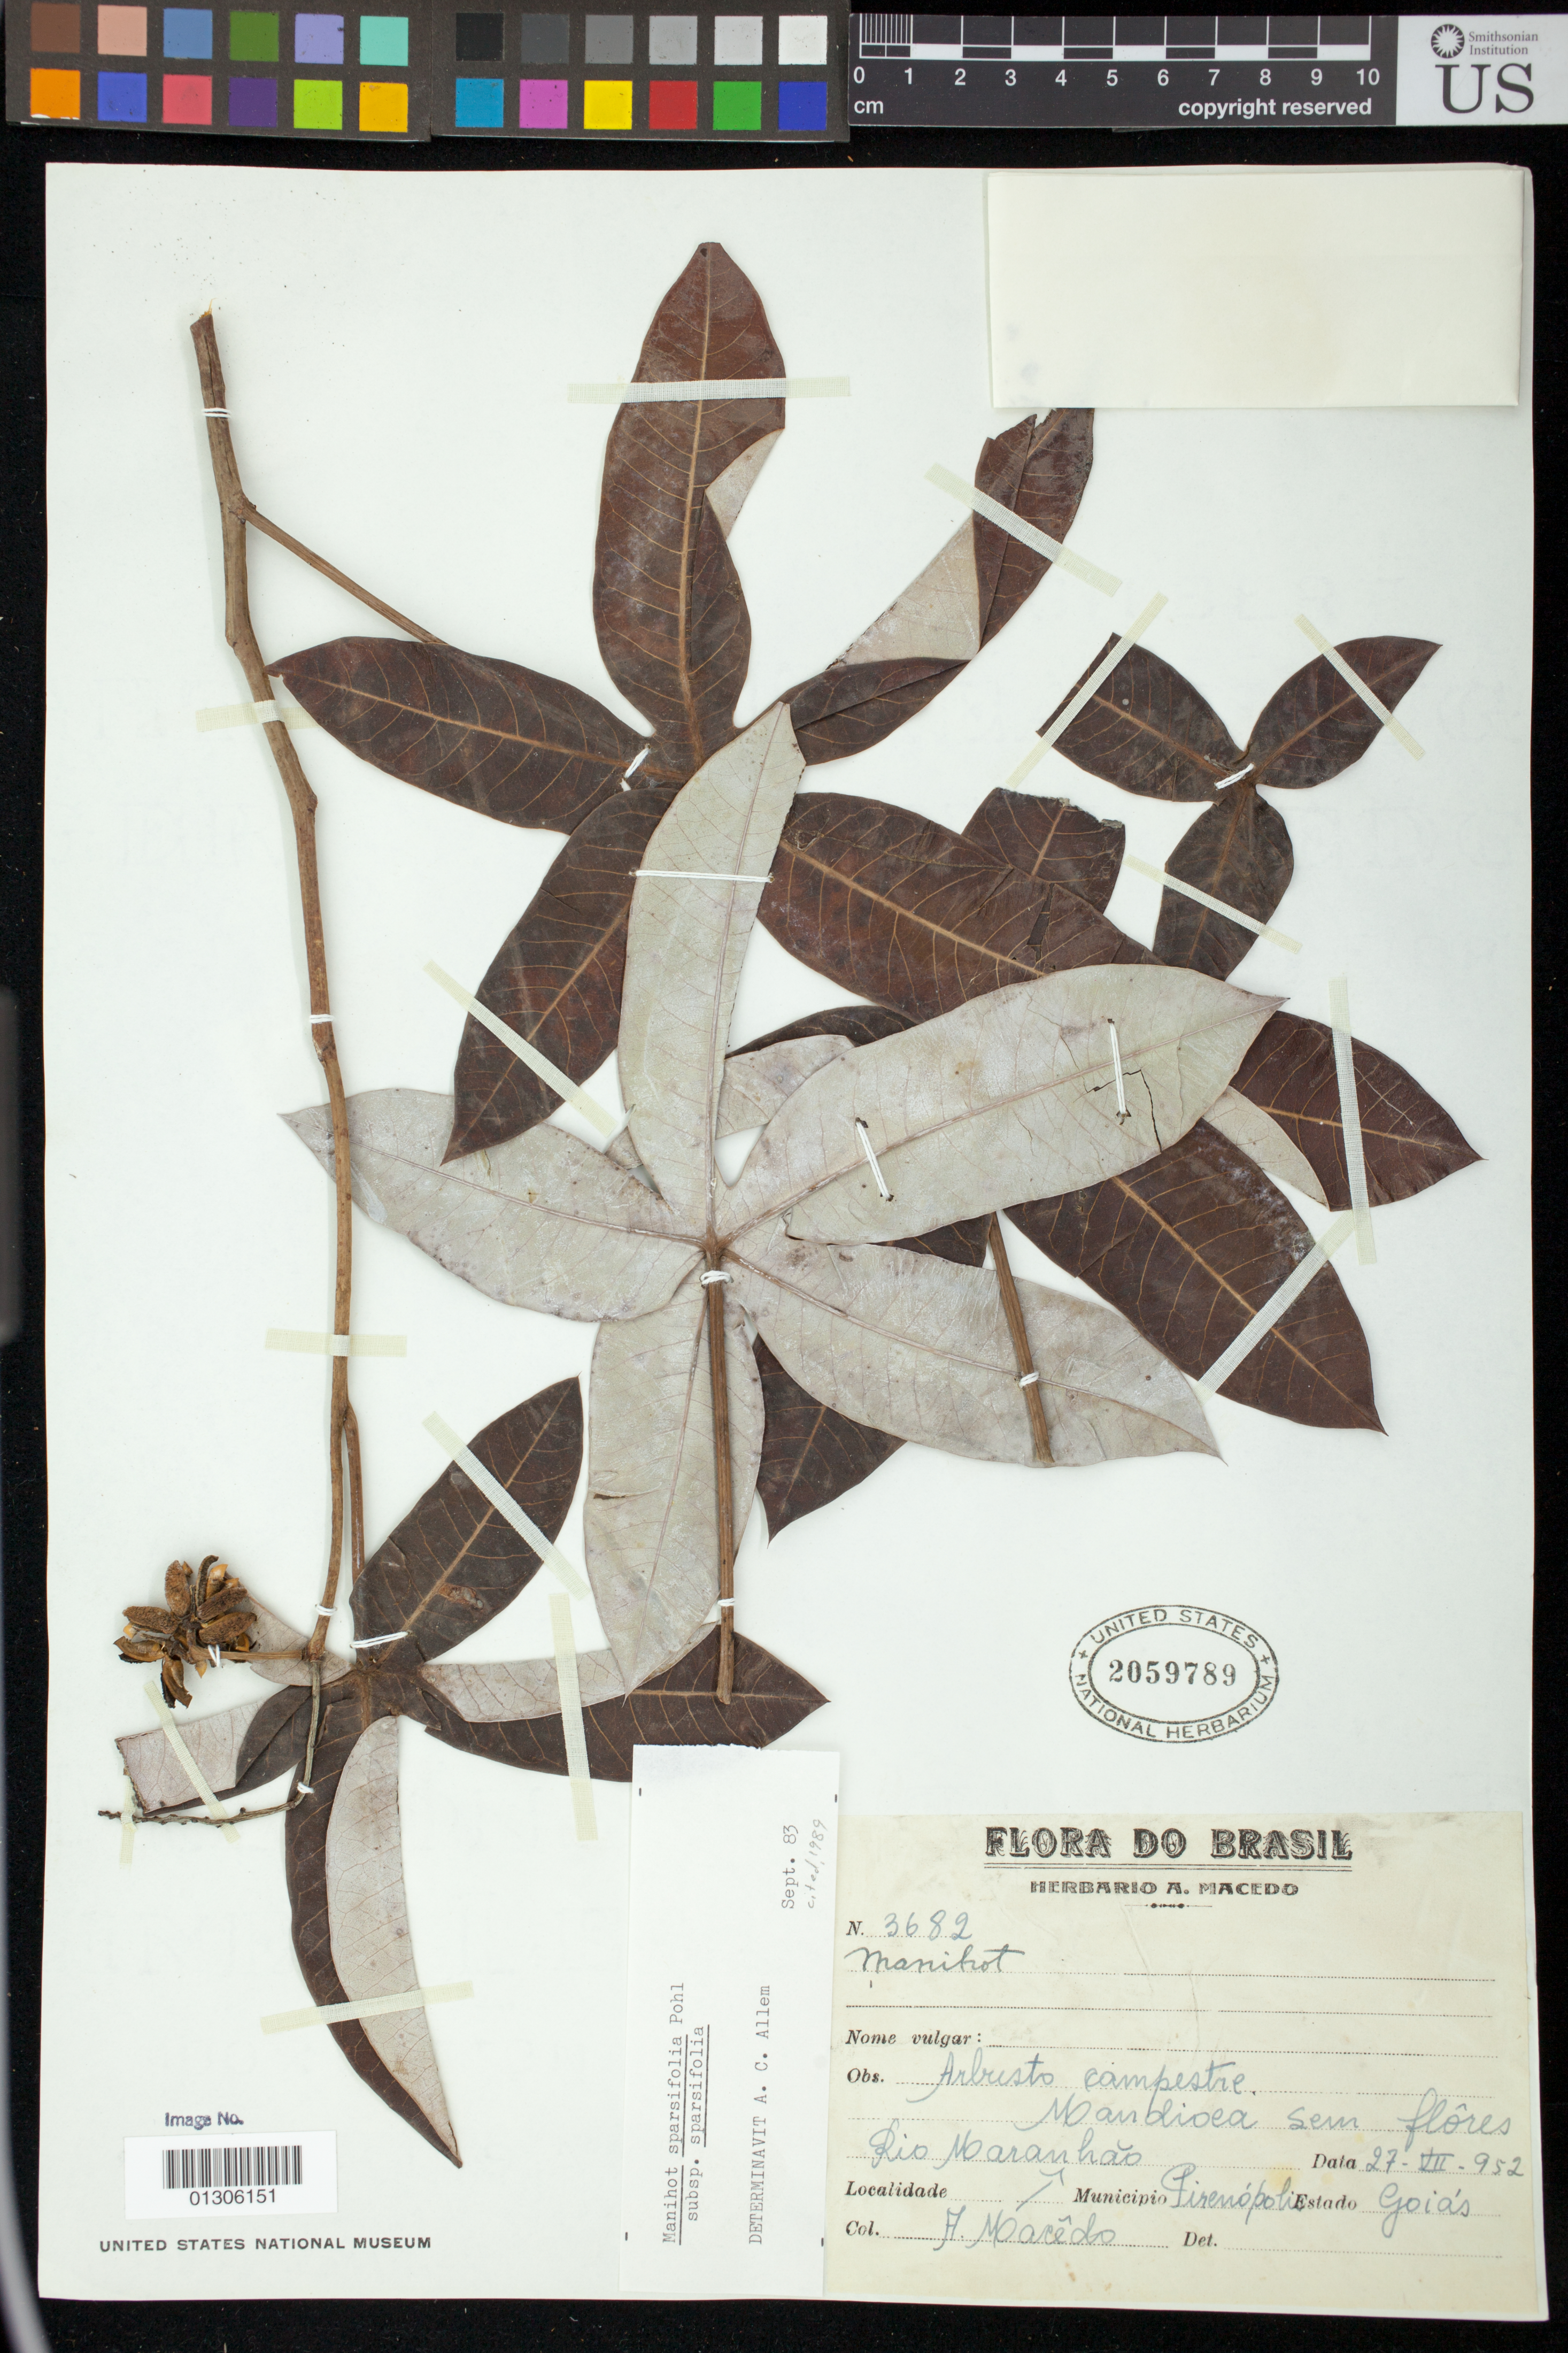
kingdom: Plantae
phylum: Tracheophyta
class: Magnoliopsida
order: Malpighiales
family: Euphorbiaceae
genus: Manihot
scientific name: Manihot sparsifolia subsp. sparsifolia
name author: Pohl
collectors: A. Moacedro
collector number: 3682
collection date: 1953-07-27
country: Brazil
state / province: Goias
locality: Rio Mearanhao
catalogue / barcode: US 2059789